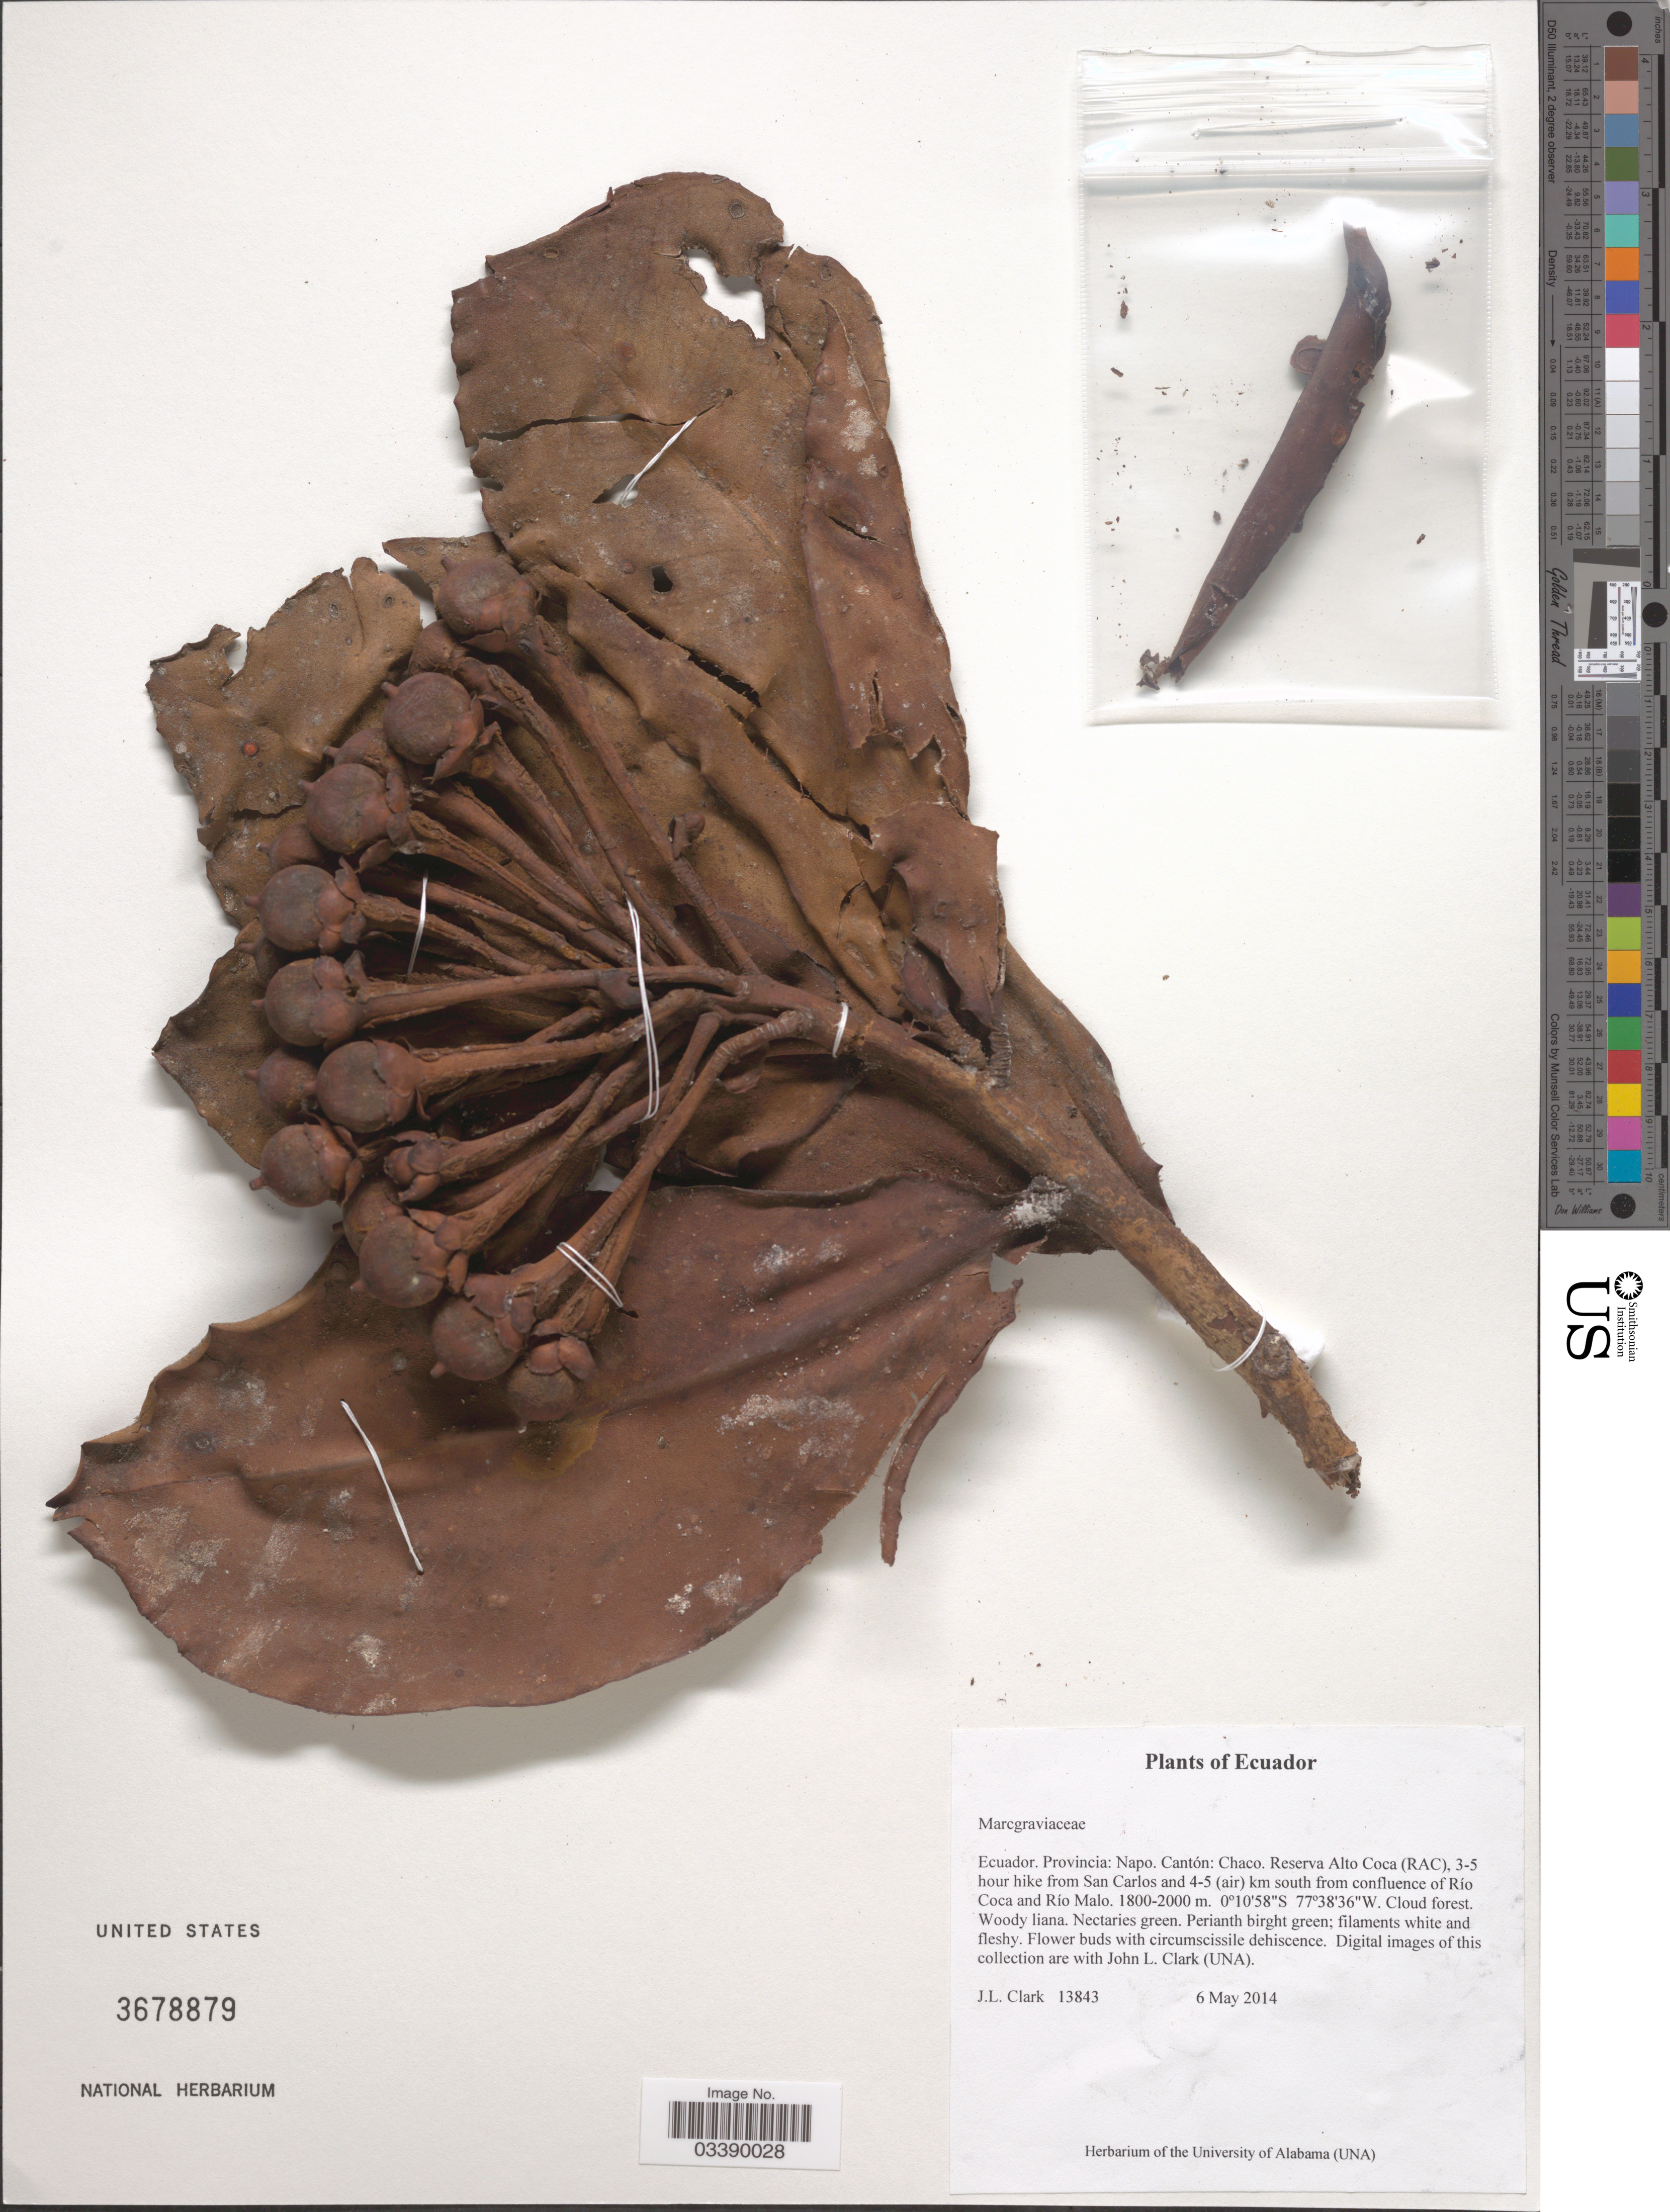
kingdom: Plantae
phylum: Tracheophyta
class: Magnoliopsida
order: Ericales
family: Marcgraviaceae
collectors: J. L. Clark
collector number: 13843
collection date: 2014-05-06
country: Ecuador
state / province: Napo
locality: Cantón: Chaco. Reserva Alto Coca (RAC), 3-5 hour hike from San Carlos and 4-5 (air) km south from confluence of Río Coca and Rio Malo.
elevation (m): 1800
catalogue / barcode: US 3678879